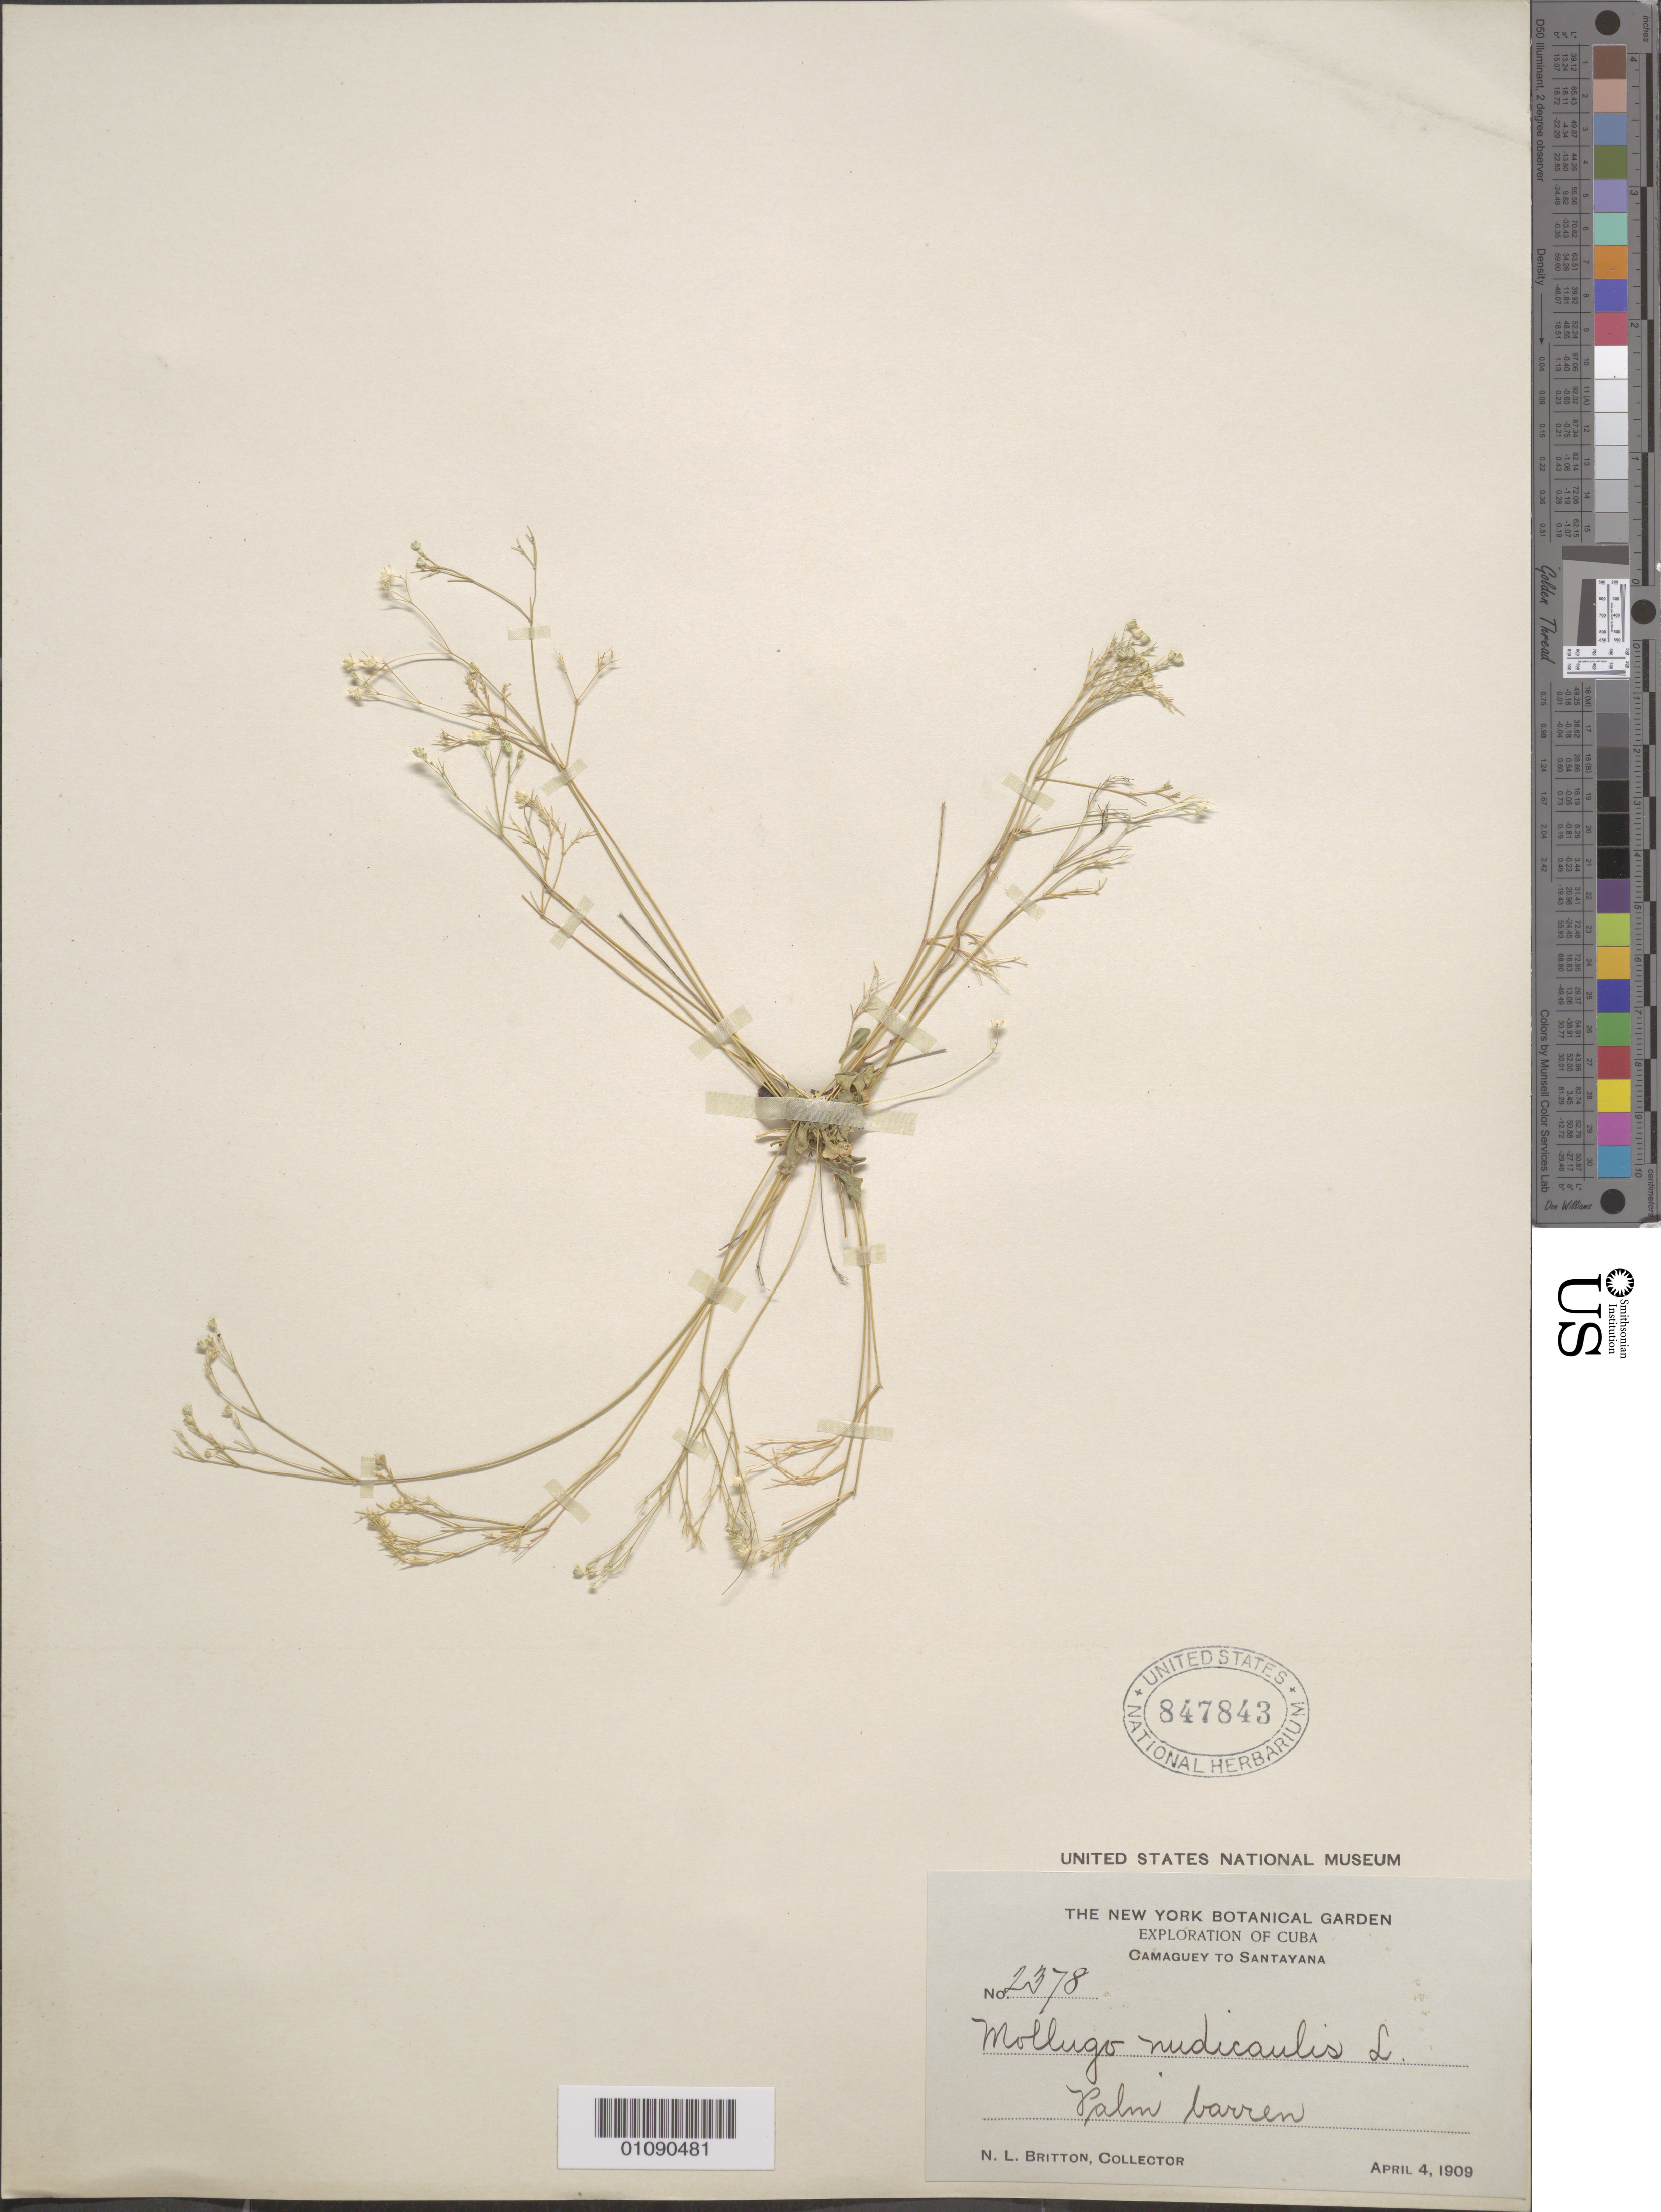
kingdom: Plantae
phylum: Tracheophyta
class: Magnoliopsida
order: Caryophyllales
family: Molluginaceae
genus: Paramollugo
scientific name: Paramollugo spathulata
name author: (Sw.) Sukhor.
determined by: Strong, Mark T., (BOT), Smithsonian Institution - National Museum of Natural History (UNITED STATES)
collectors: N. Britton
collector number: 2378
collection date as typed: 04 Apr 1909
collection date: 1909-04-04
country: Cuba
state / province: Camagüey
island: Cuba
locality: Camaguey to Santayana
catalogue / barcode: US 847843